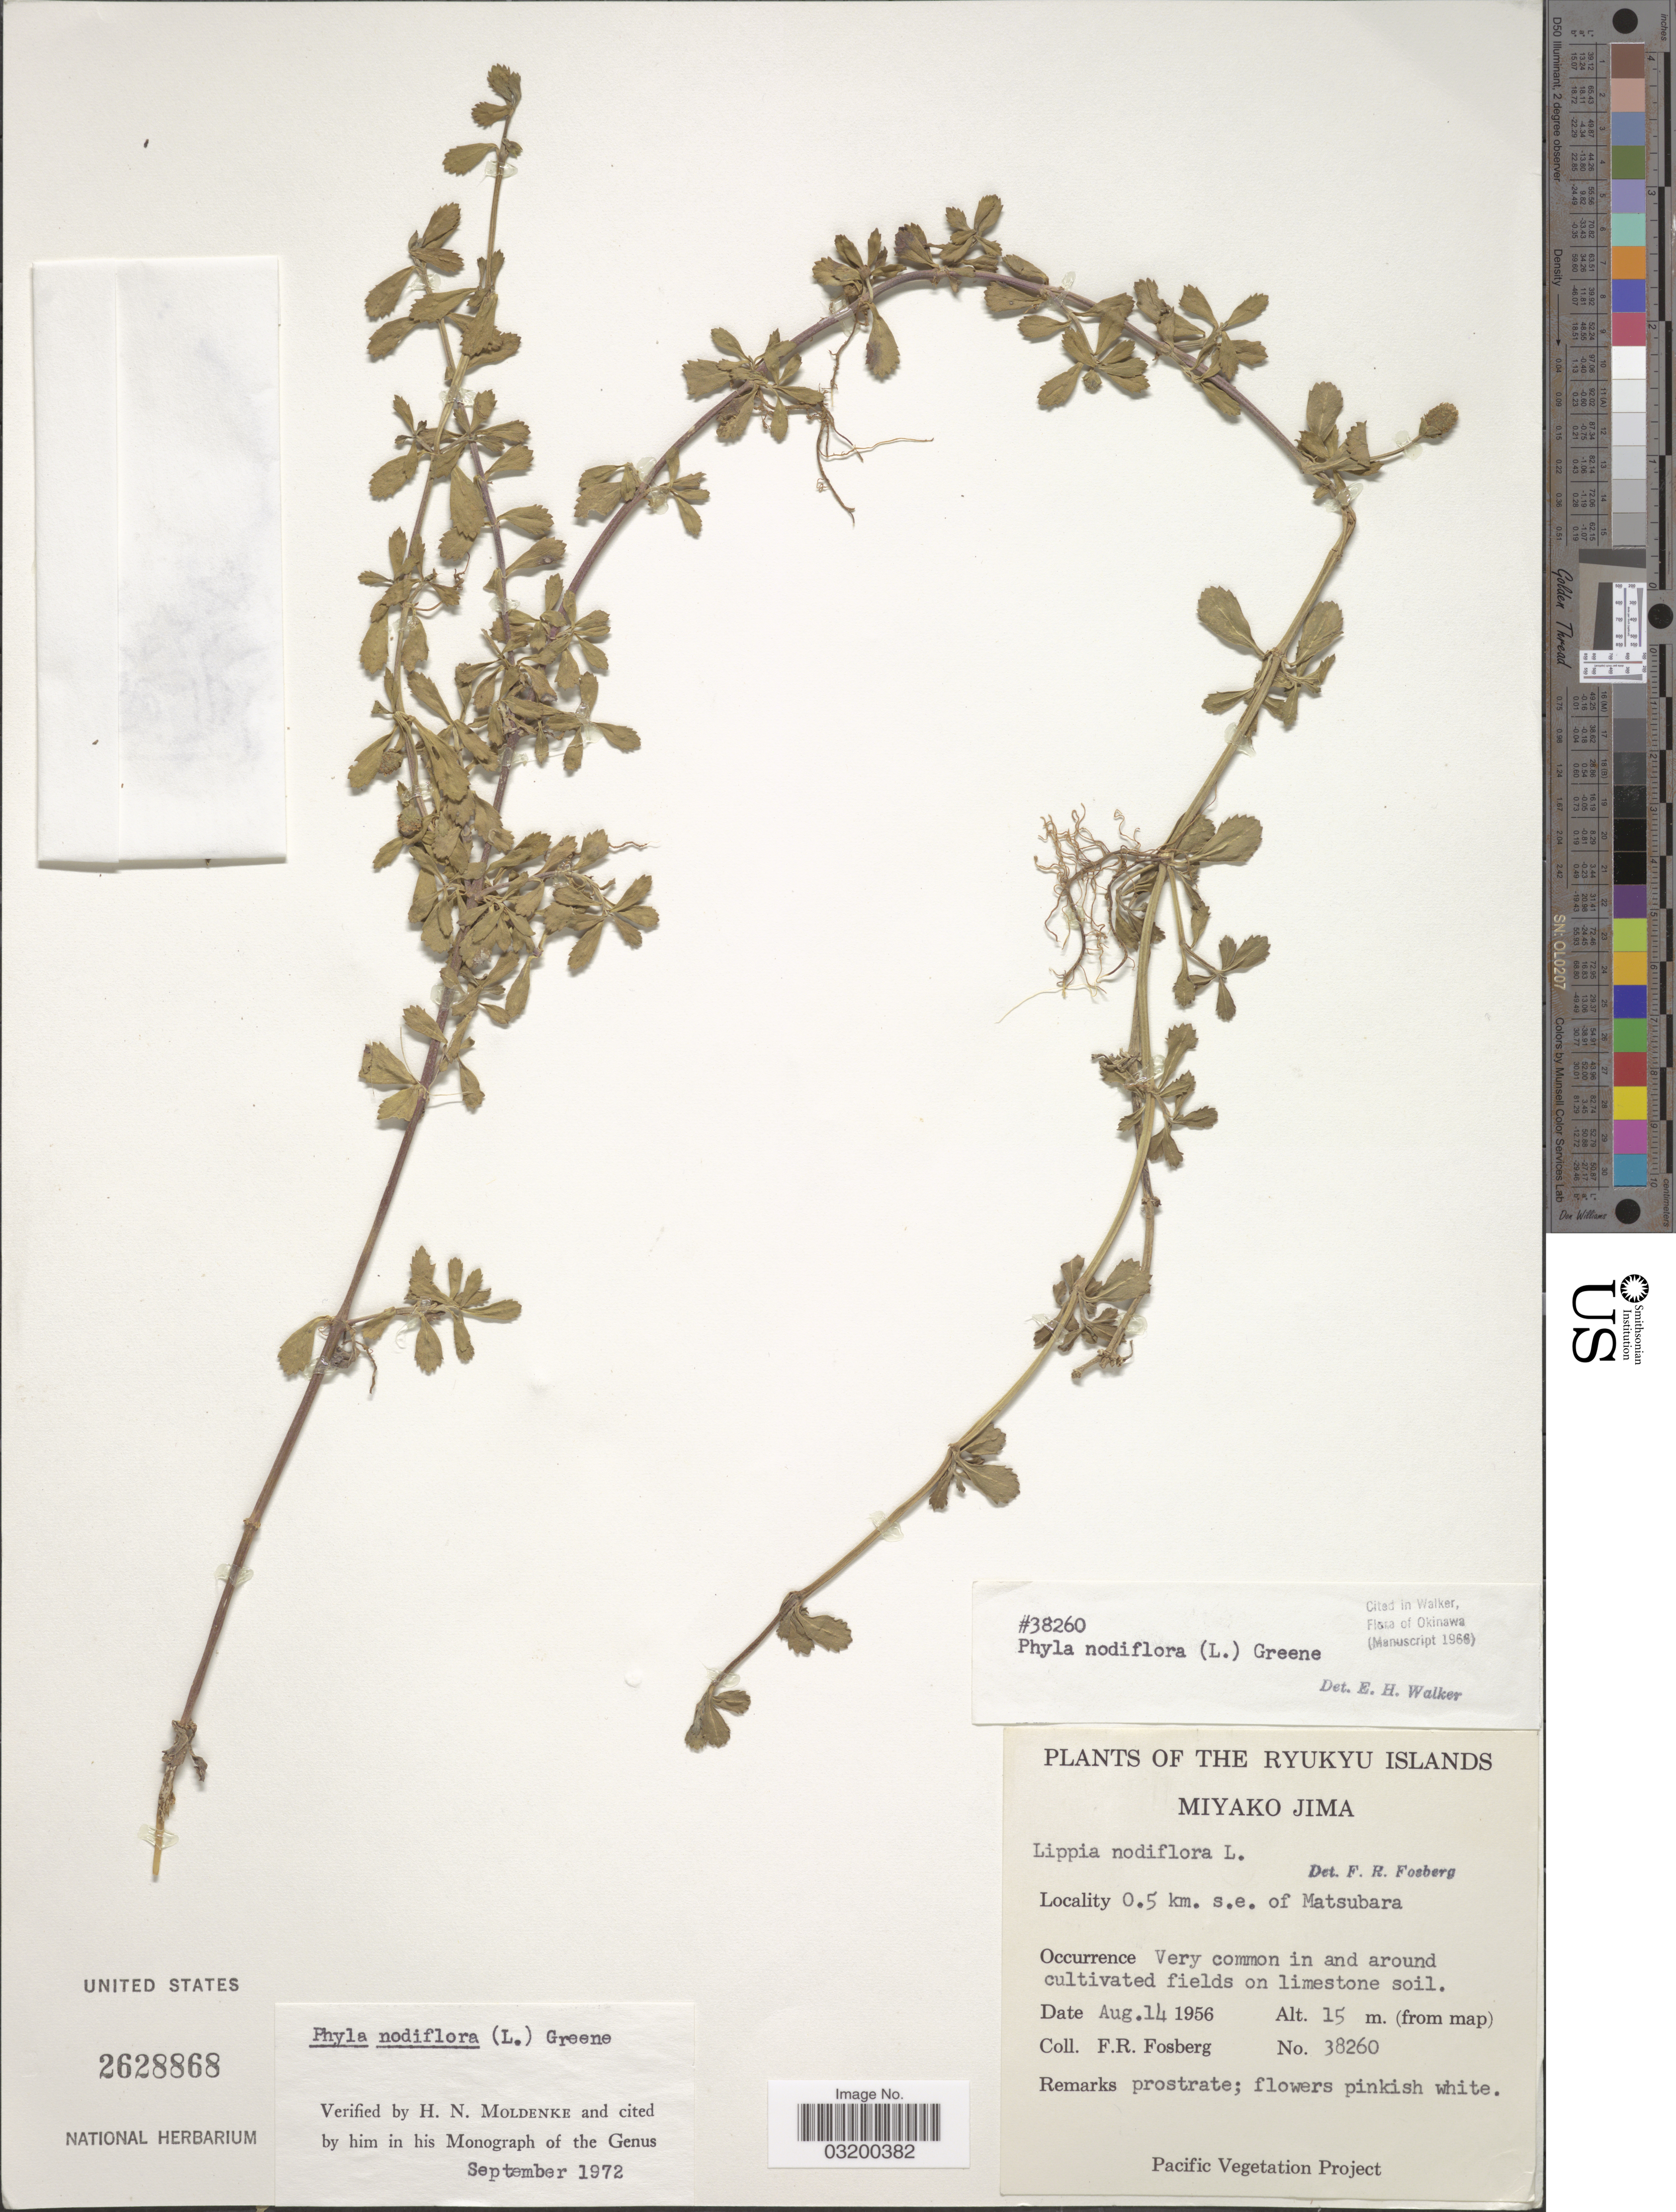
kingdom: Plantae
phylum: Tracheophyta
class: Magnoliopsida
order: Lamiales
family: Verbenaceae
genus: Phyla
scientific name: Phyla nodiflora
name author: (L.) Greene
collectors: F. R. Fosberg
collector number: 38260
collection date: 1956-08-14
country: Japan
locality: Ryukyu Islands. Miyako Jima. 0.5 km. s.e. of Matsubara.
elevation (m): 15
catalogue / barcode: US 2628868